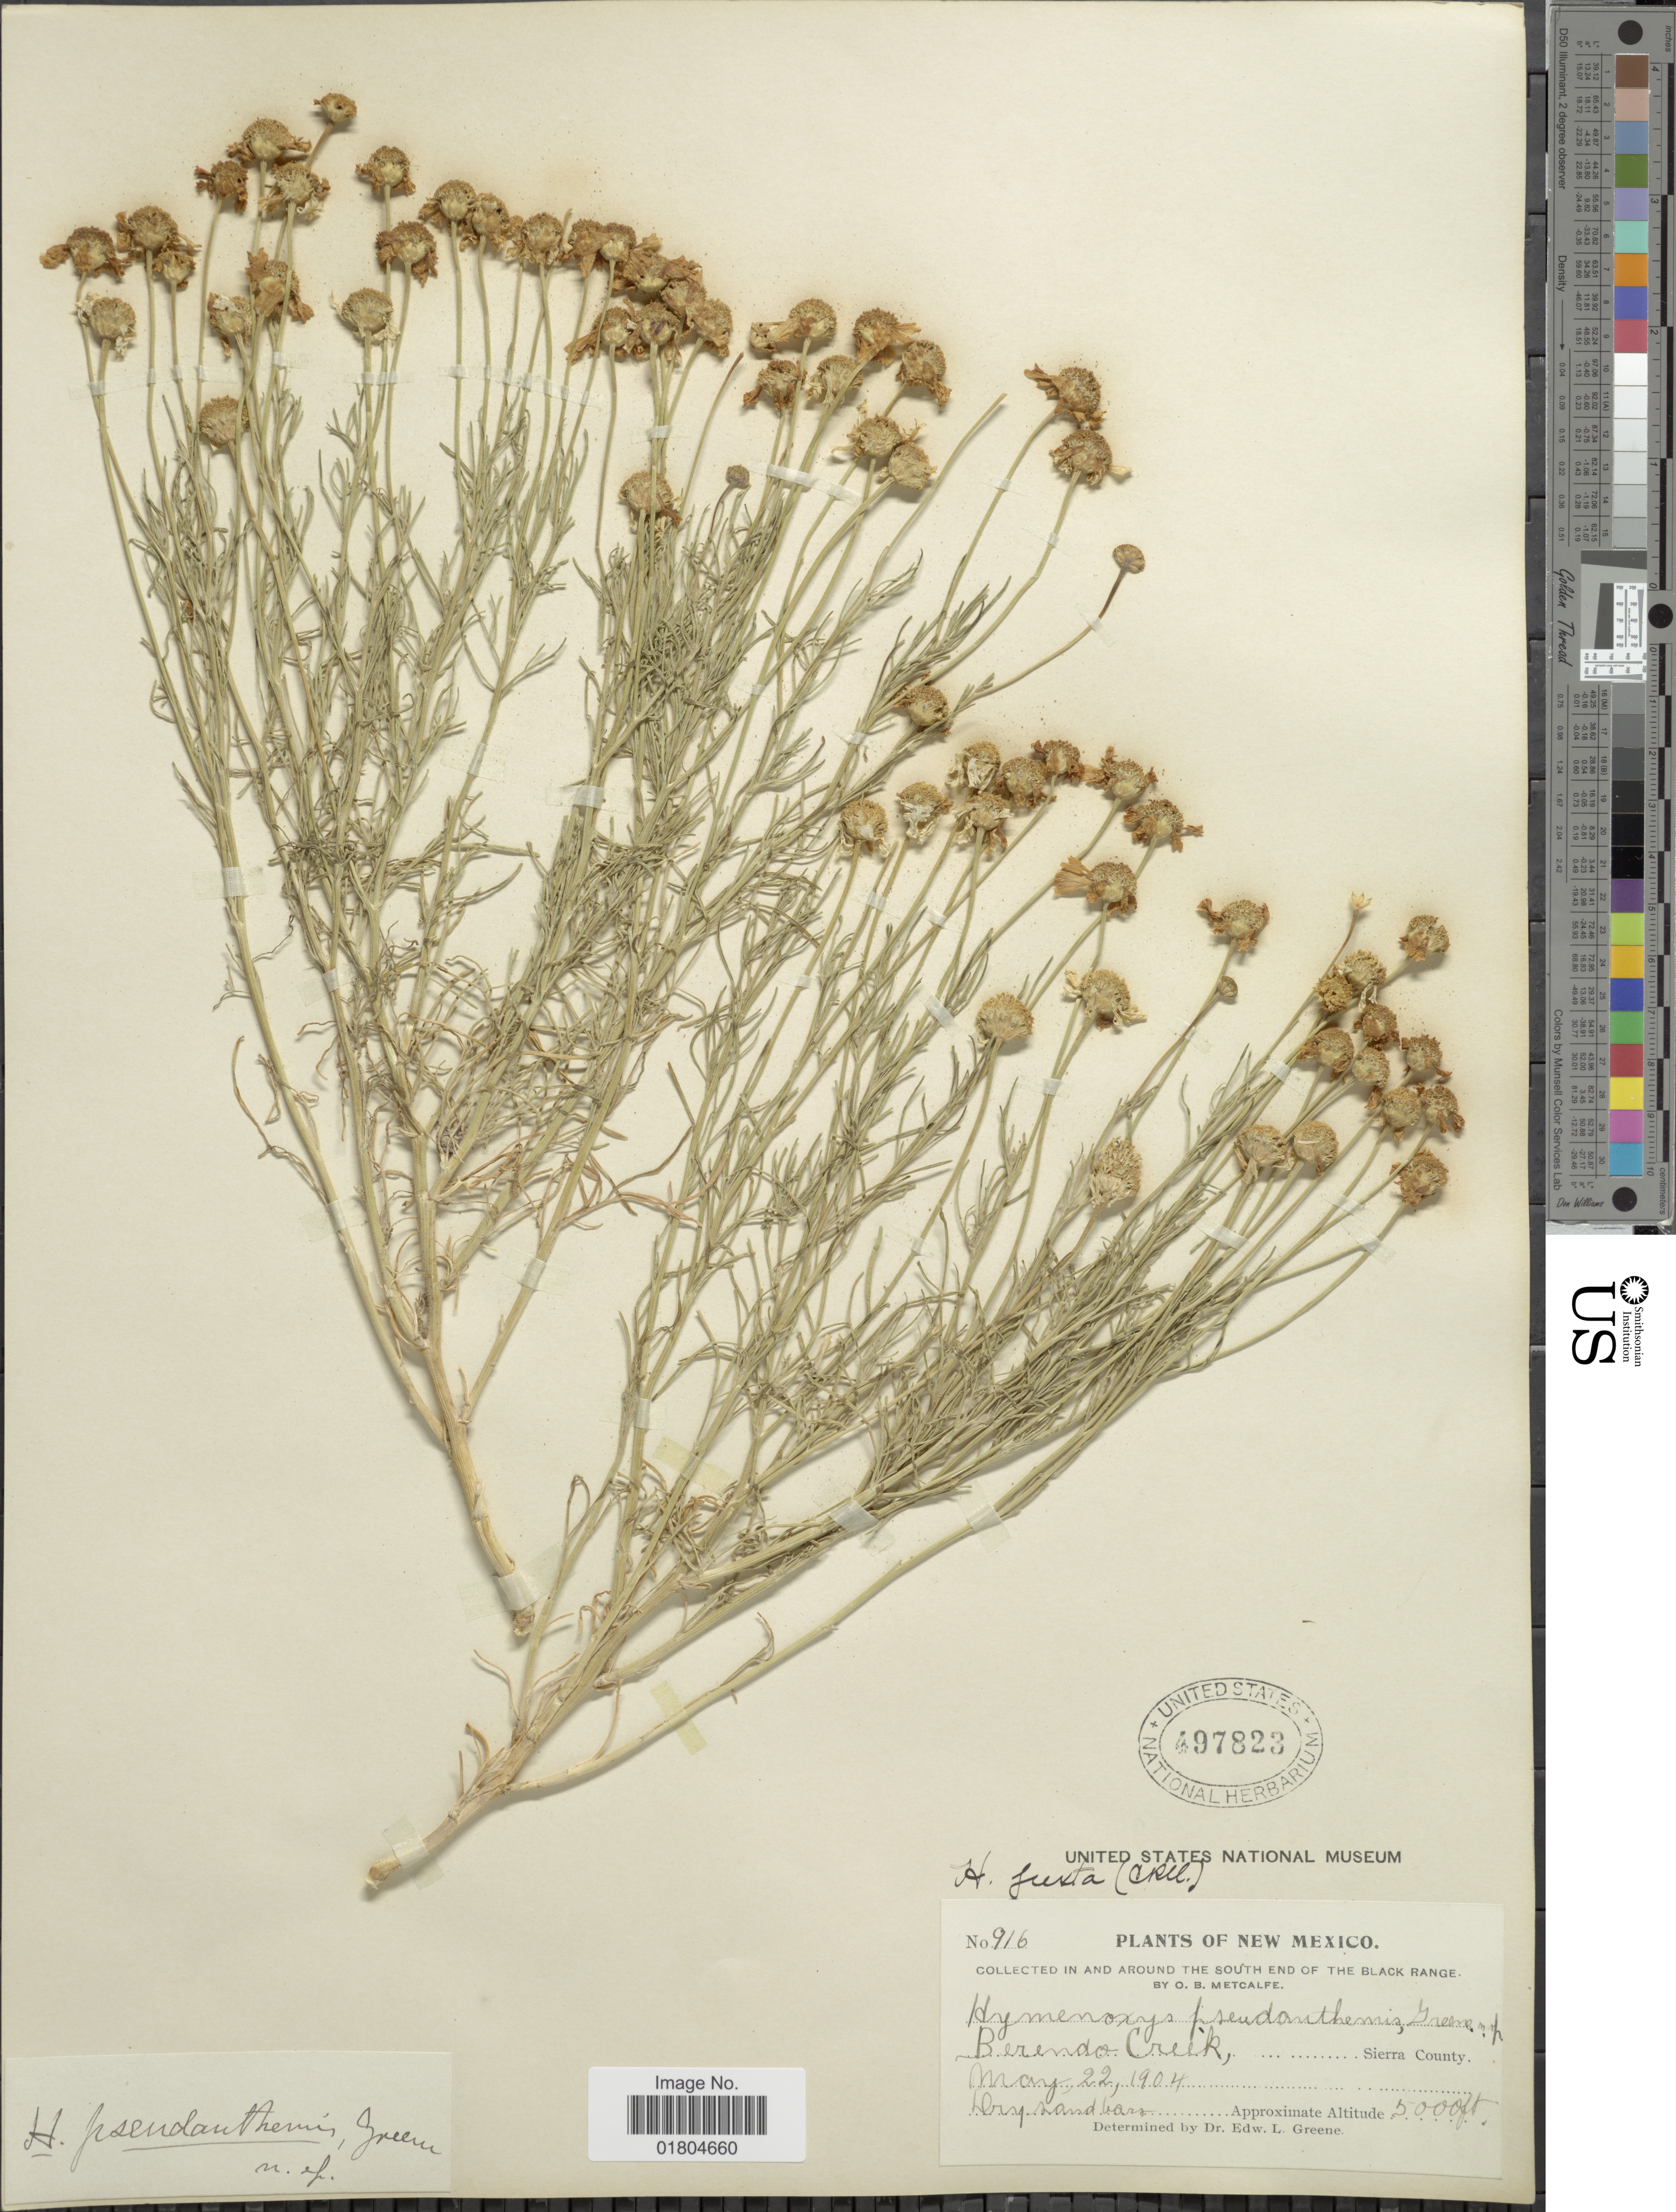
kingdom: Plantae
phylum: Tracheophyta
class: Magnoliopsida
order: Asterales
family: Asteraceae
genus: Hymenoxys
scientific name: Hymenoxys odorata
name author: DC.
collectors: O. B. Metcalfe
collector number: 916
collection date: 1904-05-22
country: United States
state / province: New Mexico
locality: In and around the South end of the Black Range. Berendo Creek, Sierra County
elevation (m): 1524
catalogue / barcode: US 497823